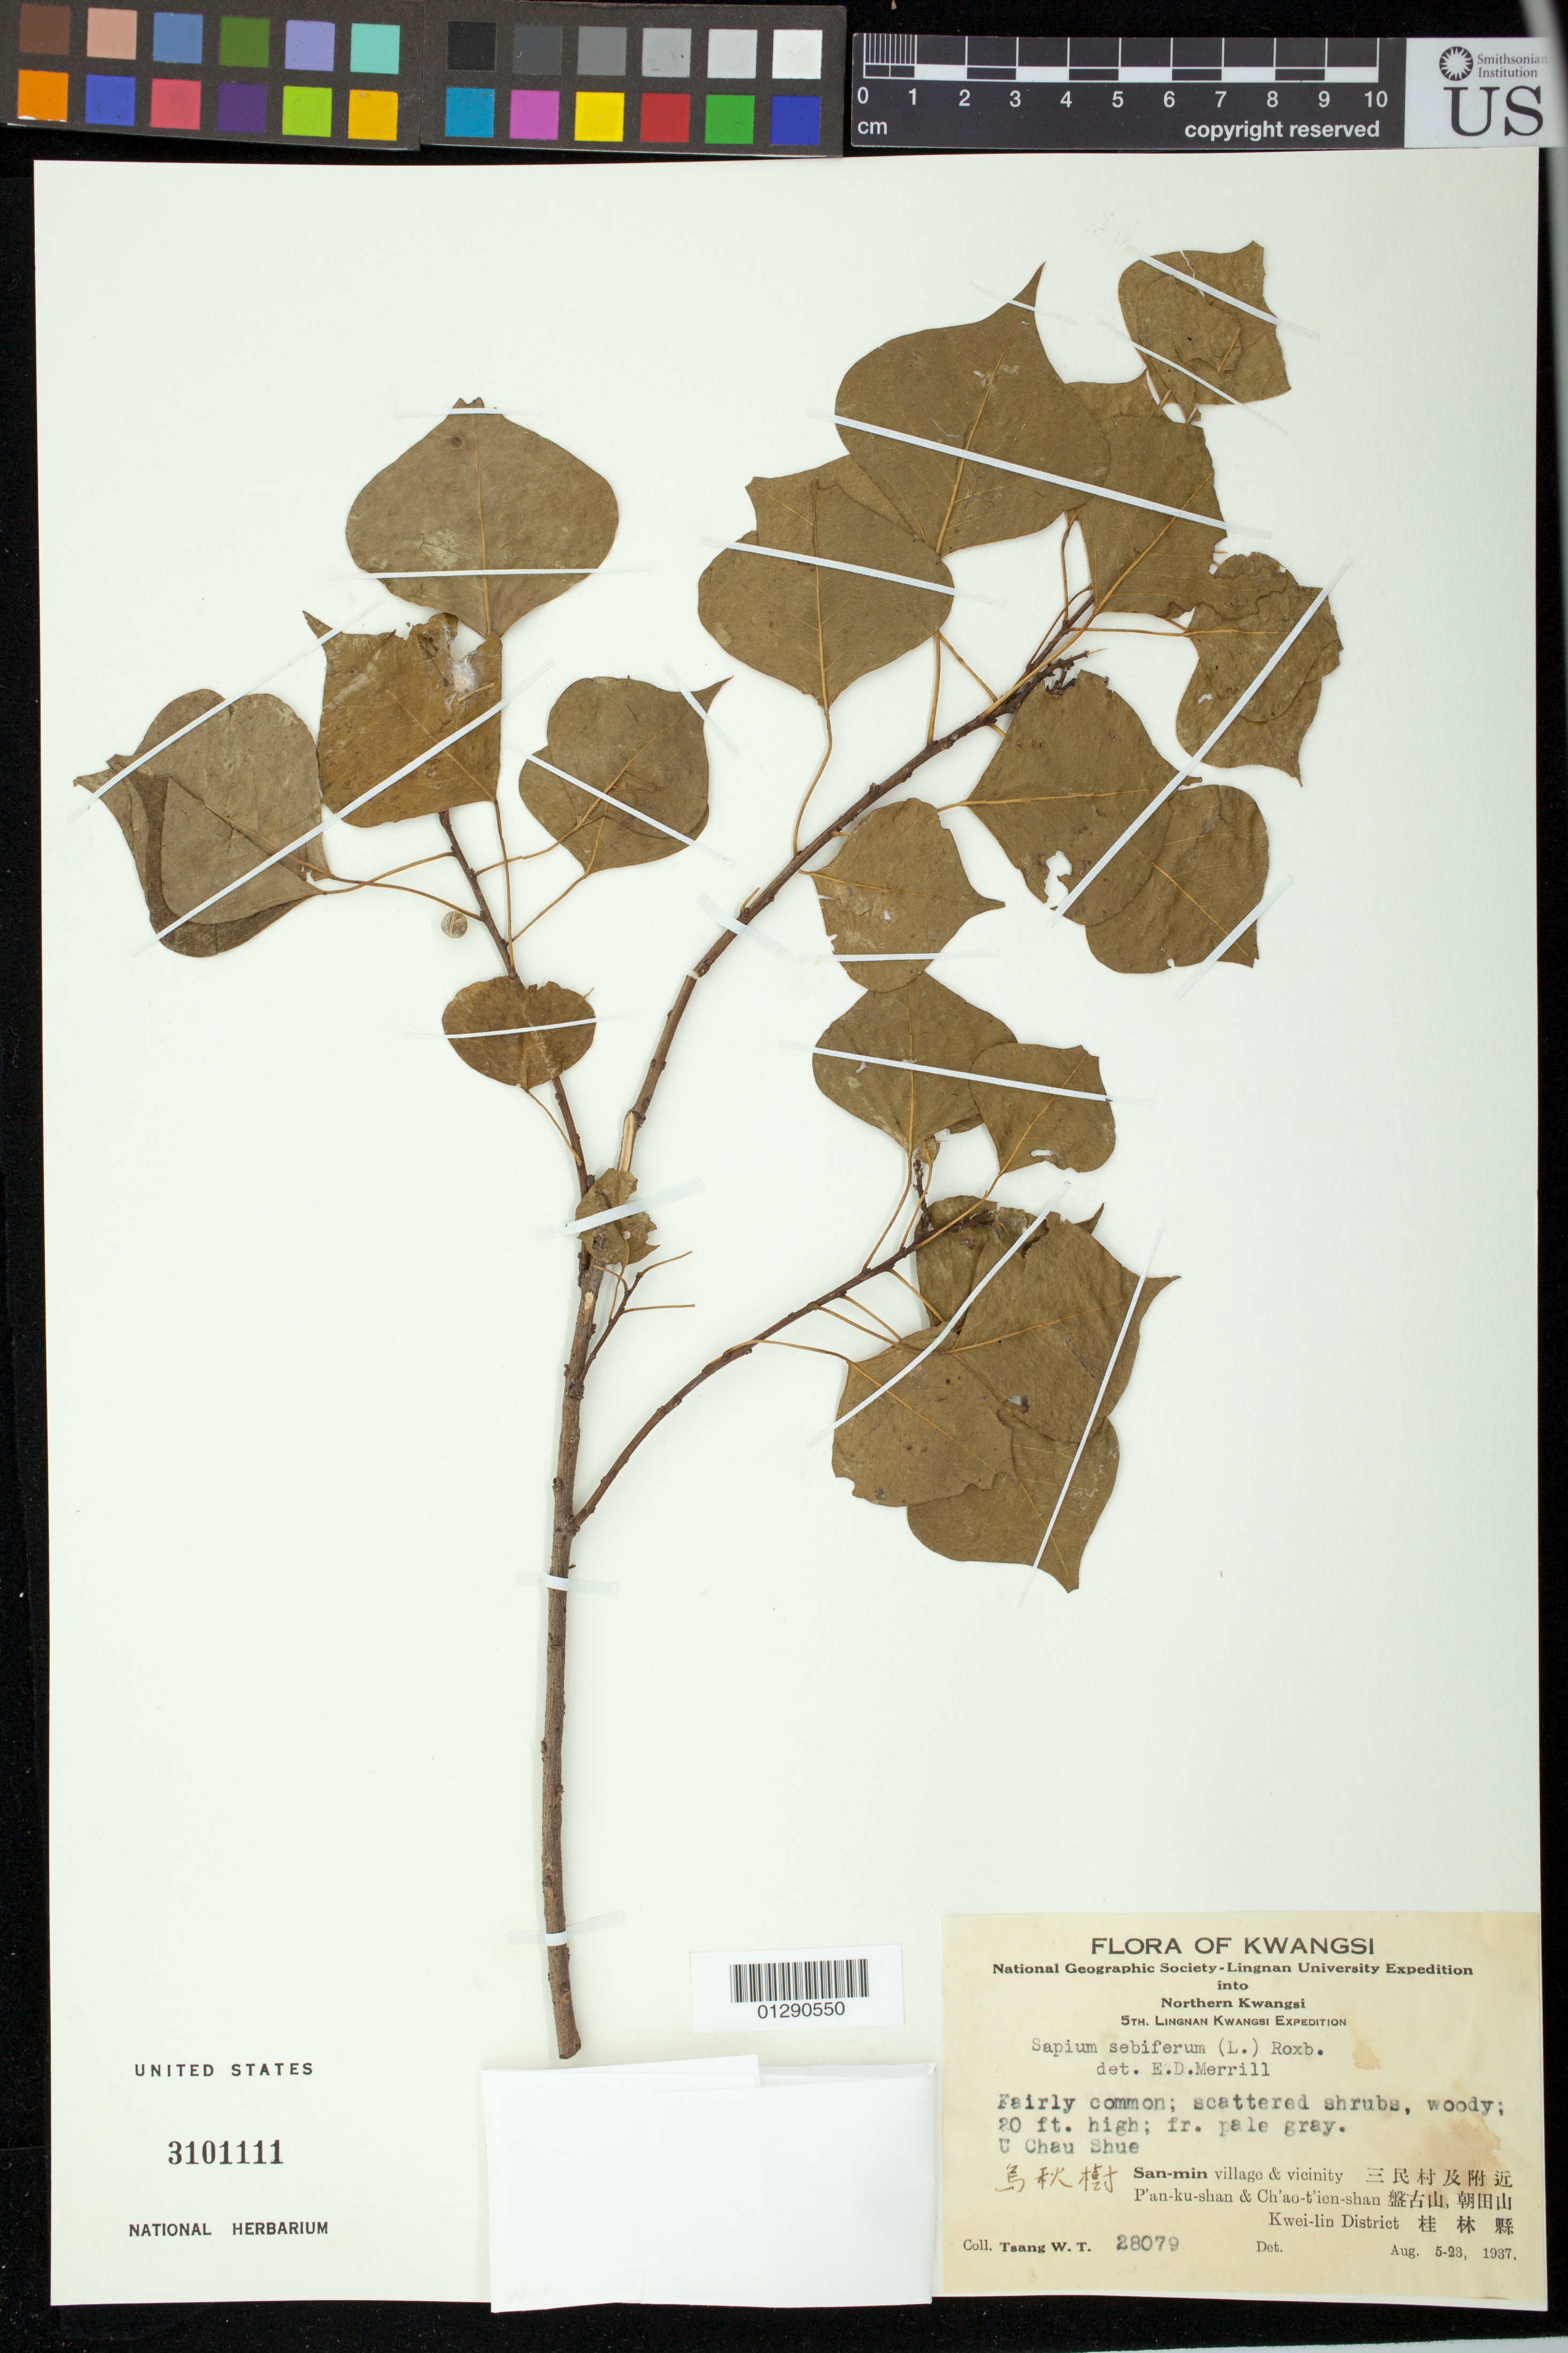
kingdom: Plantae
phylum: Tracheophyta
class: Magnoliopsida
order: Malpighiales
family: Euphorbiaceae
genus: Sapium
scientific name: Sapium sebiferum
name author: (L.) Roxb.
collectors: W. T. Tsang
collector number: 28079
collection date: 1937-08-05/1937-08-23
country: China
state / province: Guangxi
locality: San-min village & vicinity.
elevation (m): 2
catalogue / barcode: US 3101111